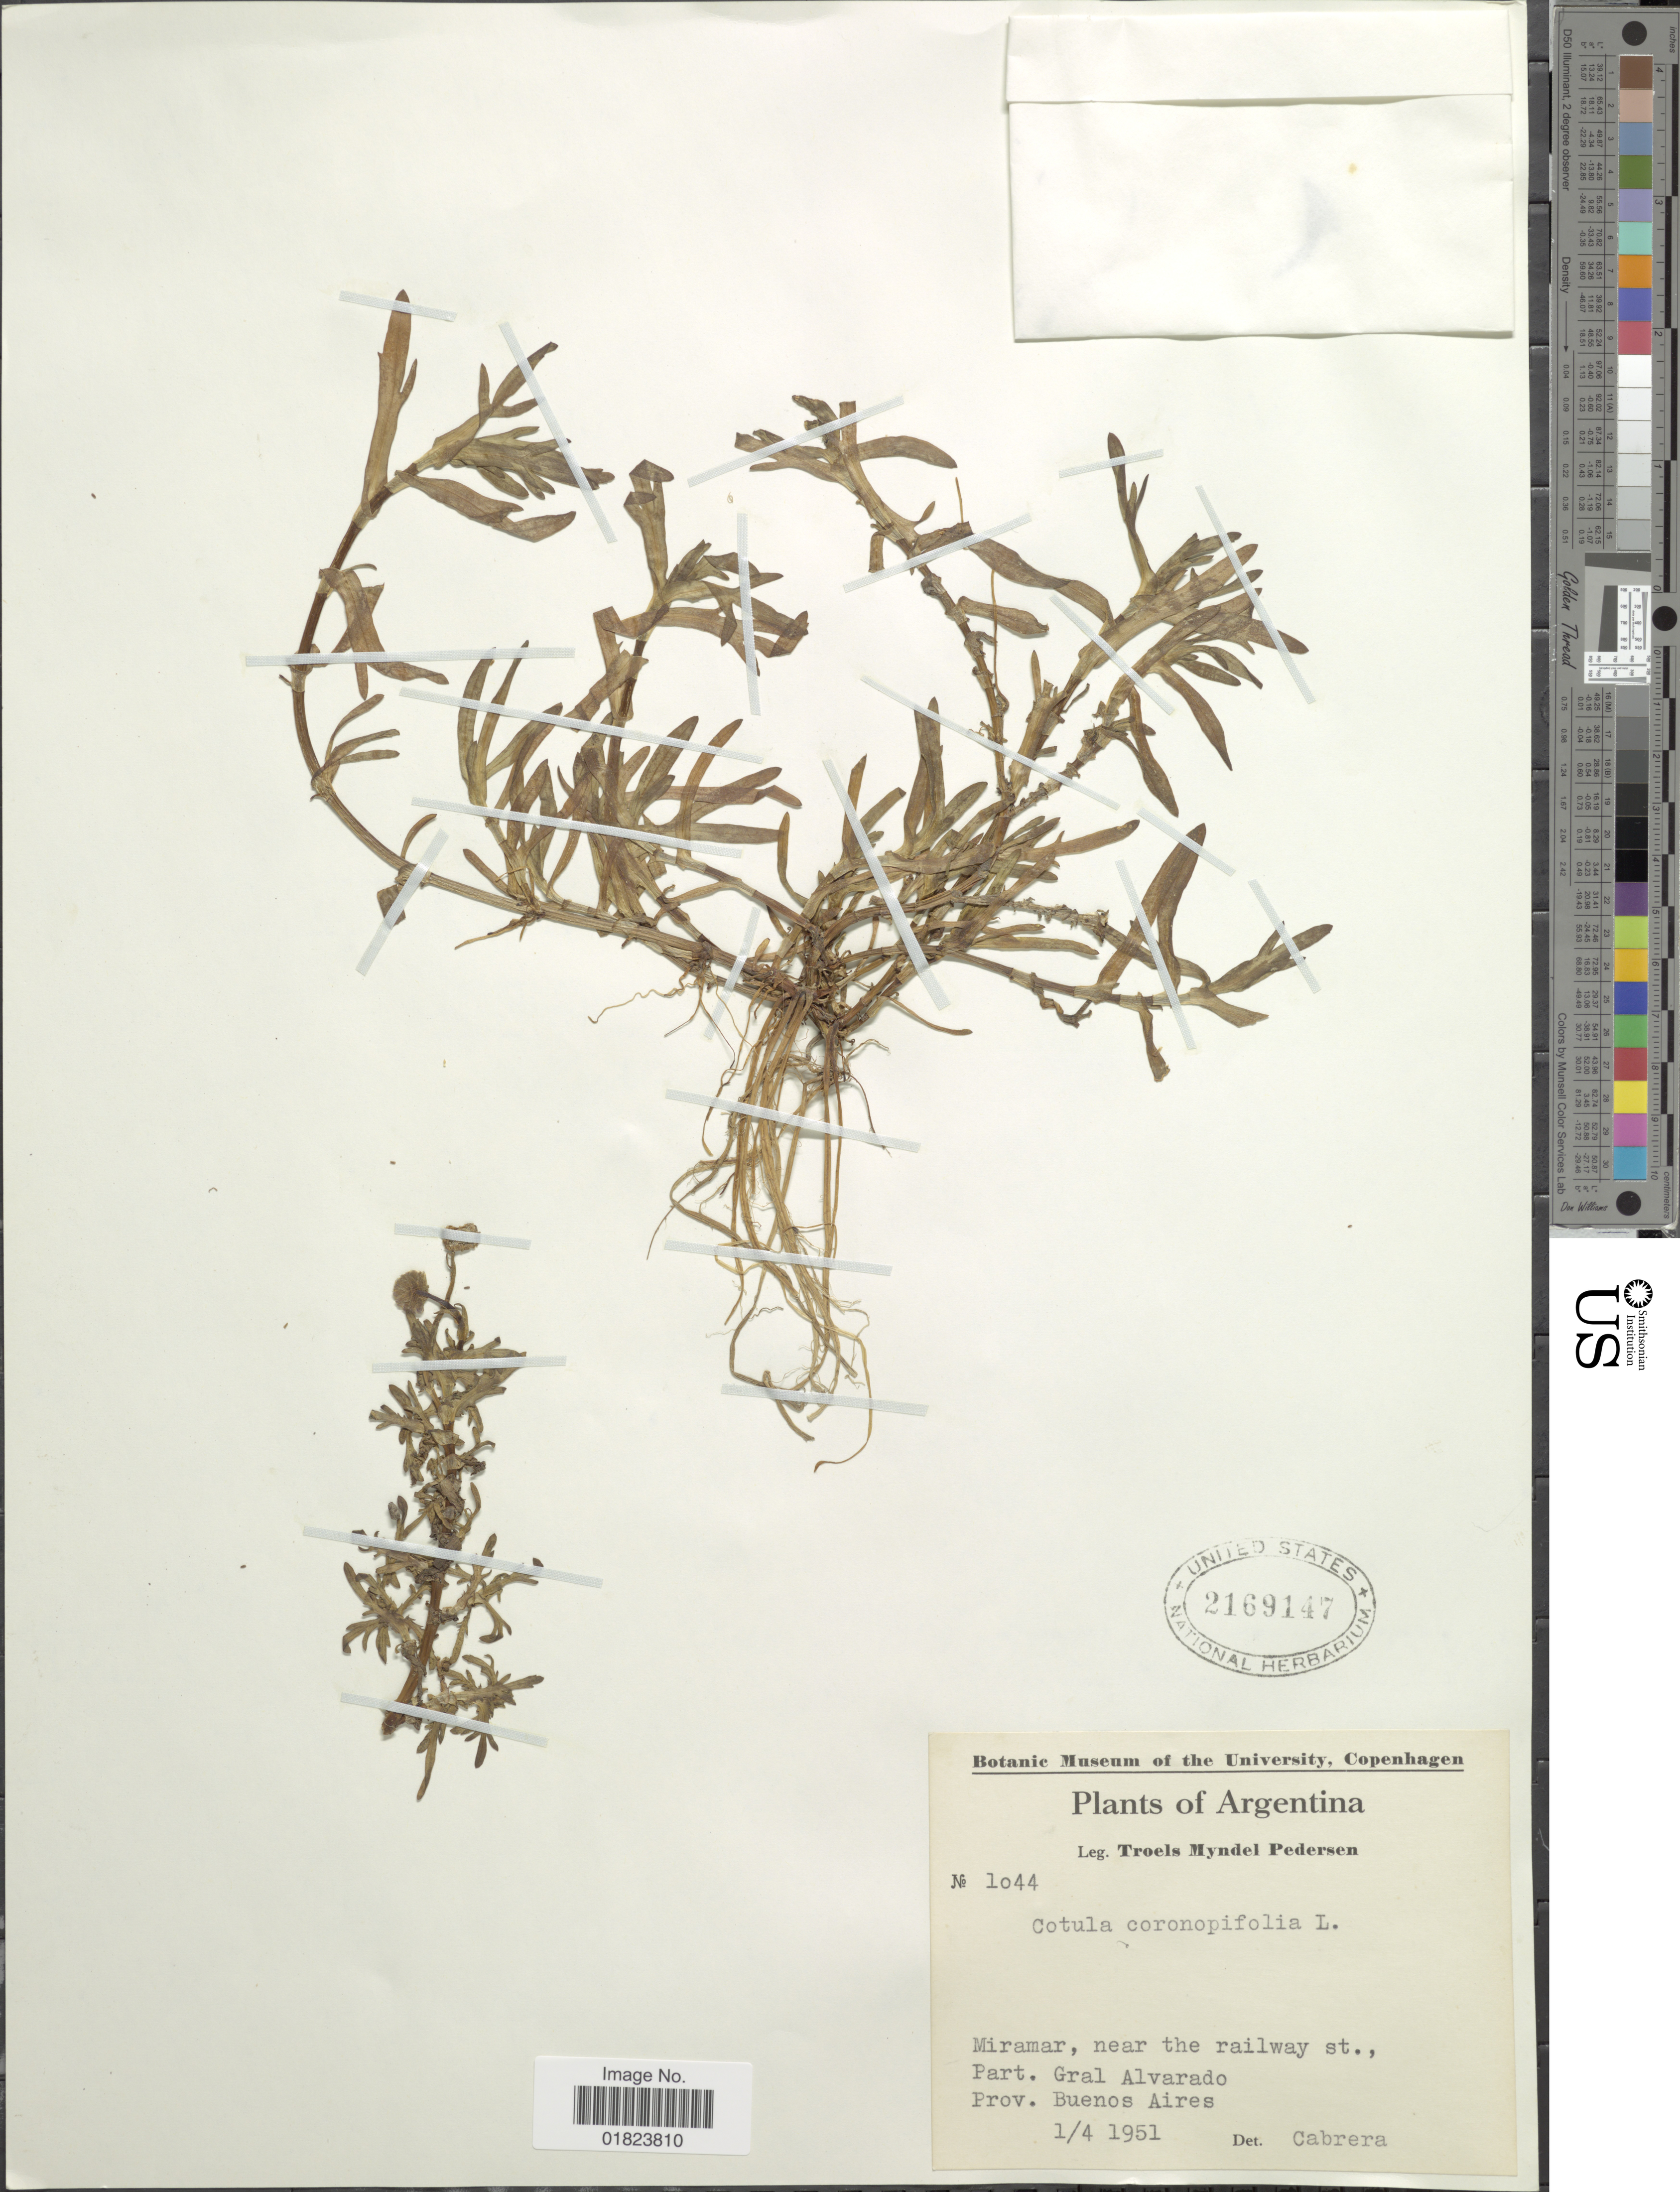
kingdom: Plantae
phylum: Tracheophyta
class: Magnoliopsida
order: Asterales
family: Asteraceae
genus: Cotula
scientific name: Cotula coronopifolia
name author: L.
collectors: T. Pederson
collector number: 1044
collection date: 1951-04-01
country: Argentina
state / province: Buenos Aires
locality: Miramar, near the railway st., Part. Gral Alvarado.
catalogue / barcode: US 2169147